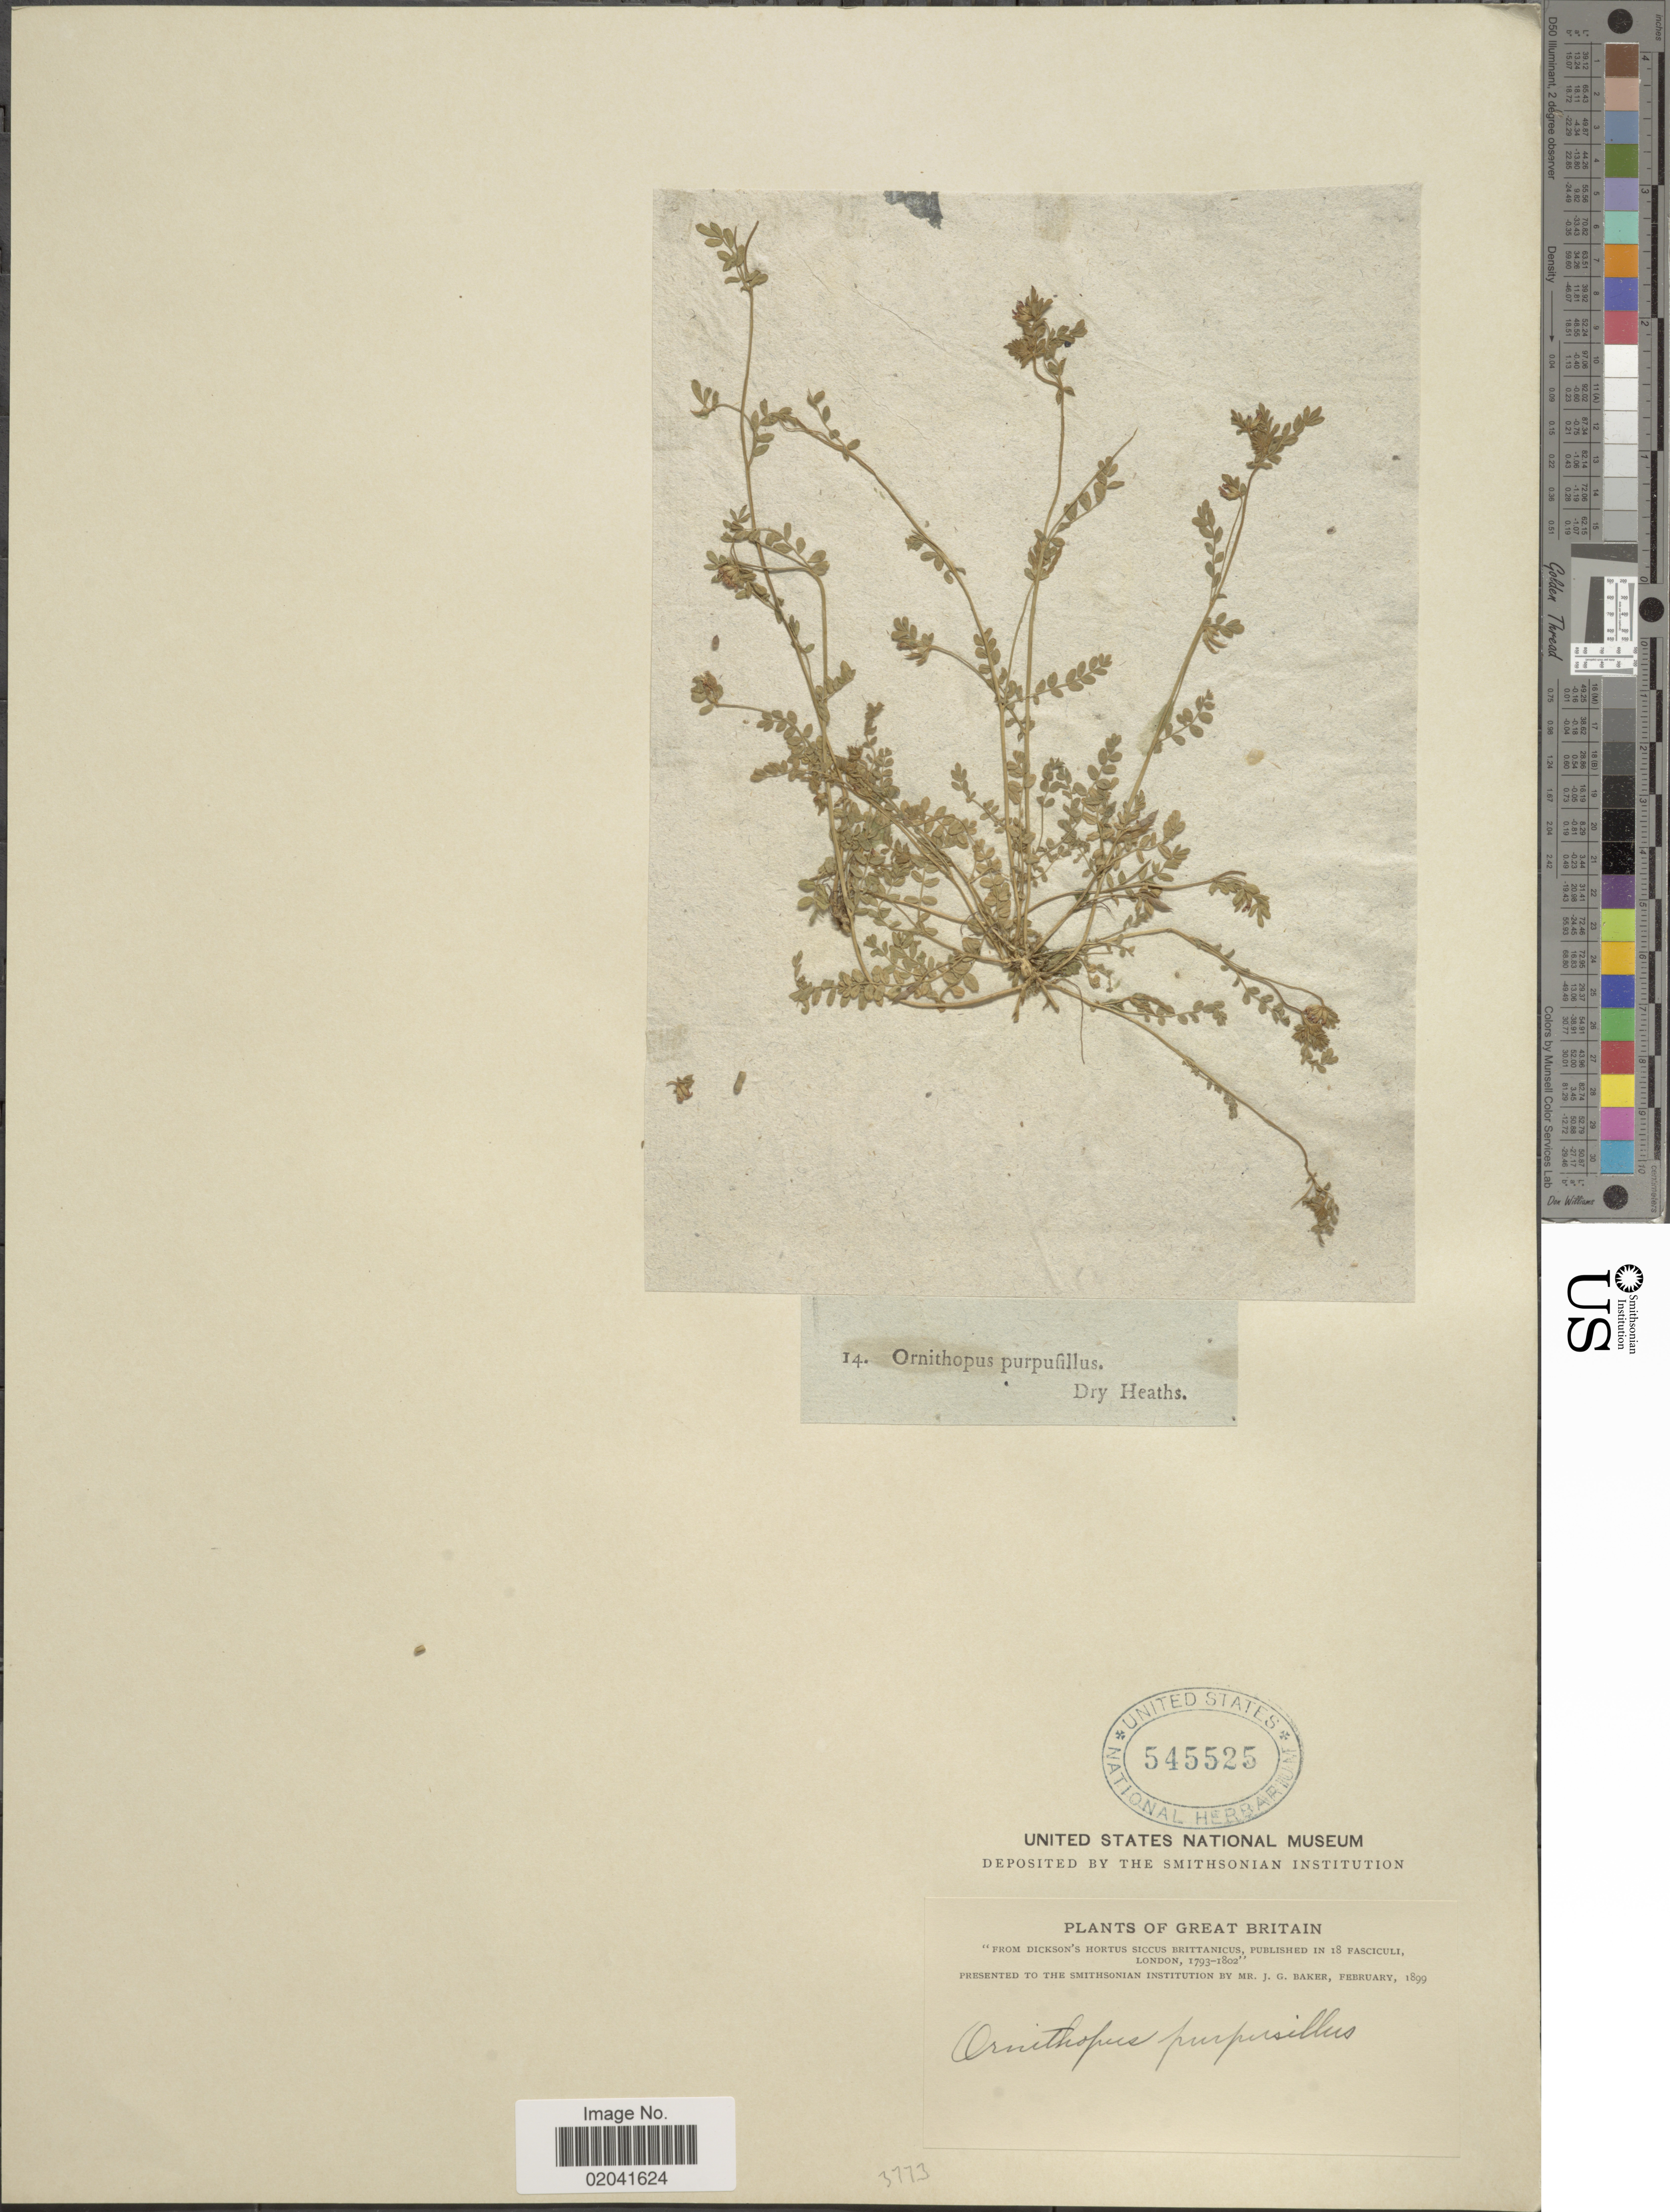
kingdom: Plantae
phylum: Tracheophyta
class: Magnoliopsida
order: Fabales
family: Fabaceae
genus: Ornithopus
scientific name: Ornithopus perpusillus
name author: L.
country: United Kingdom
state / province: England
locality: Great Britain.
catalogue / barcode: US 545525